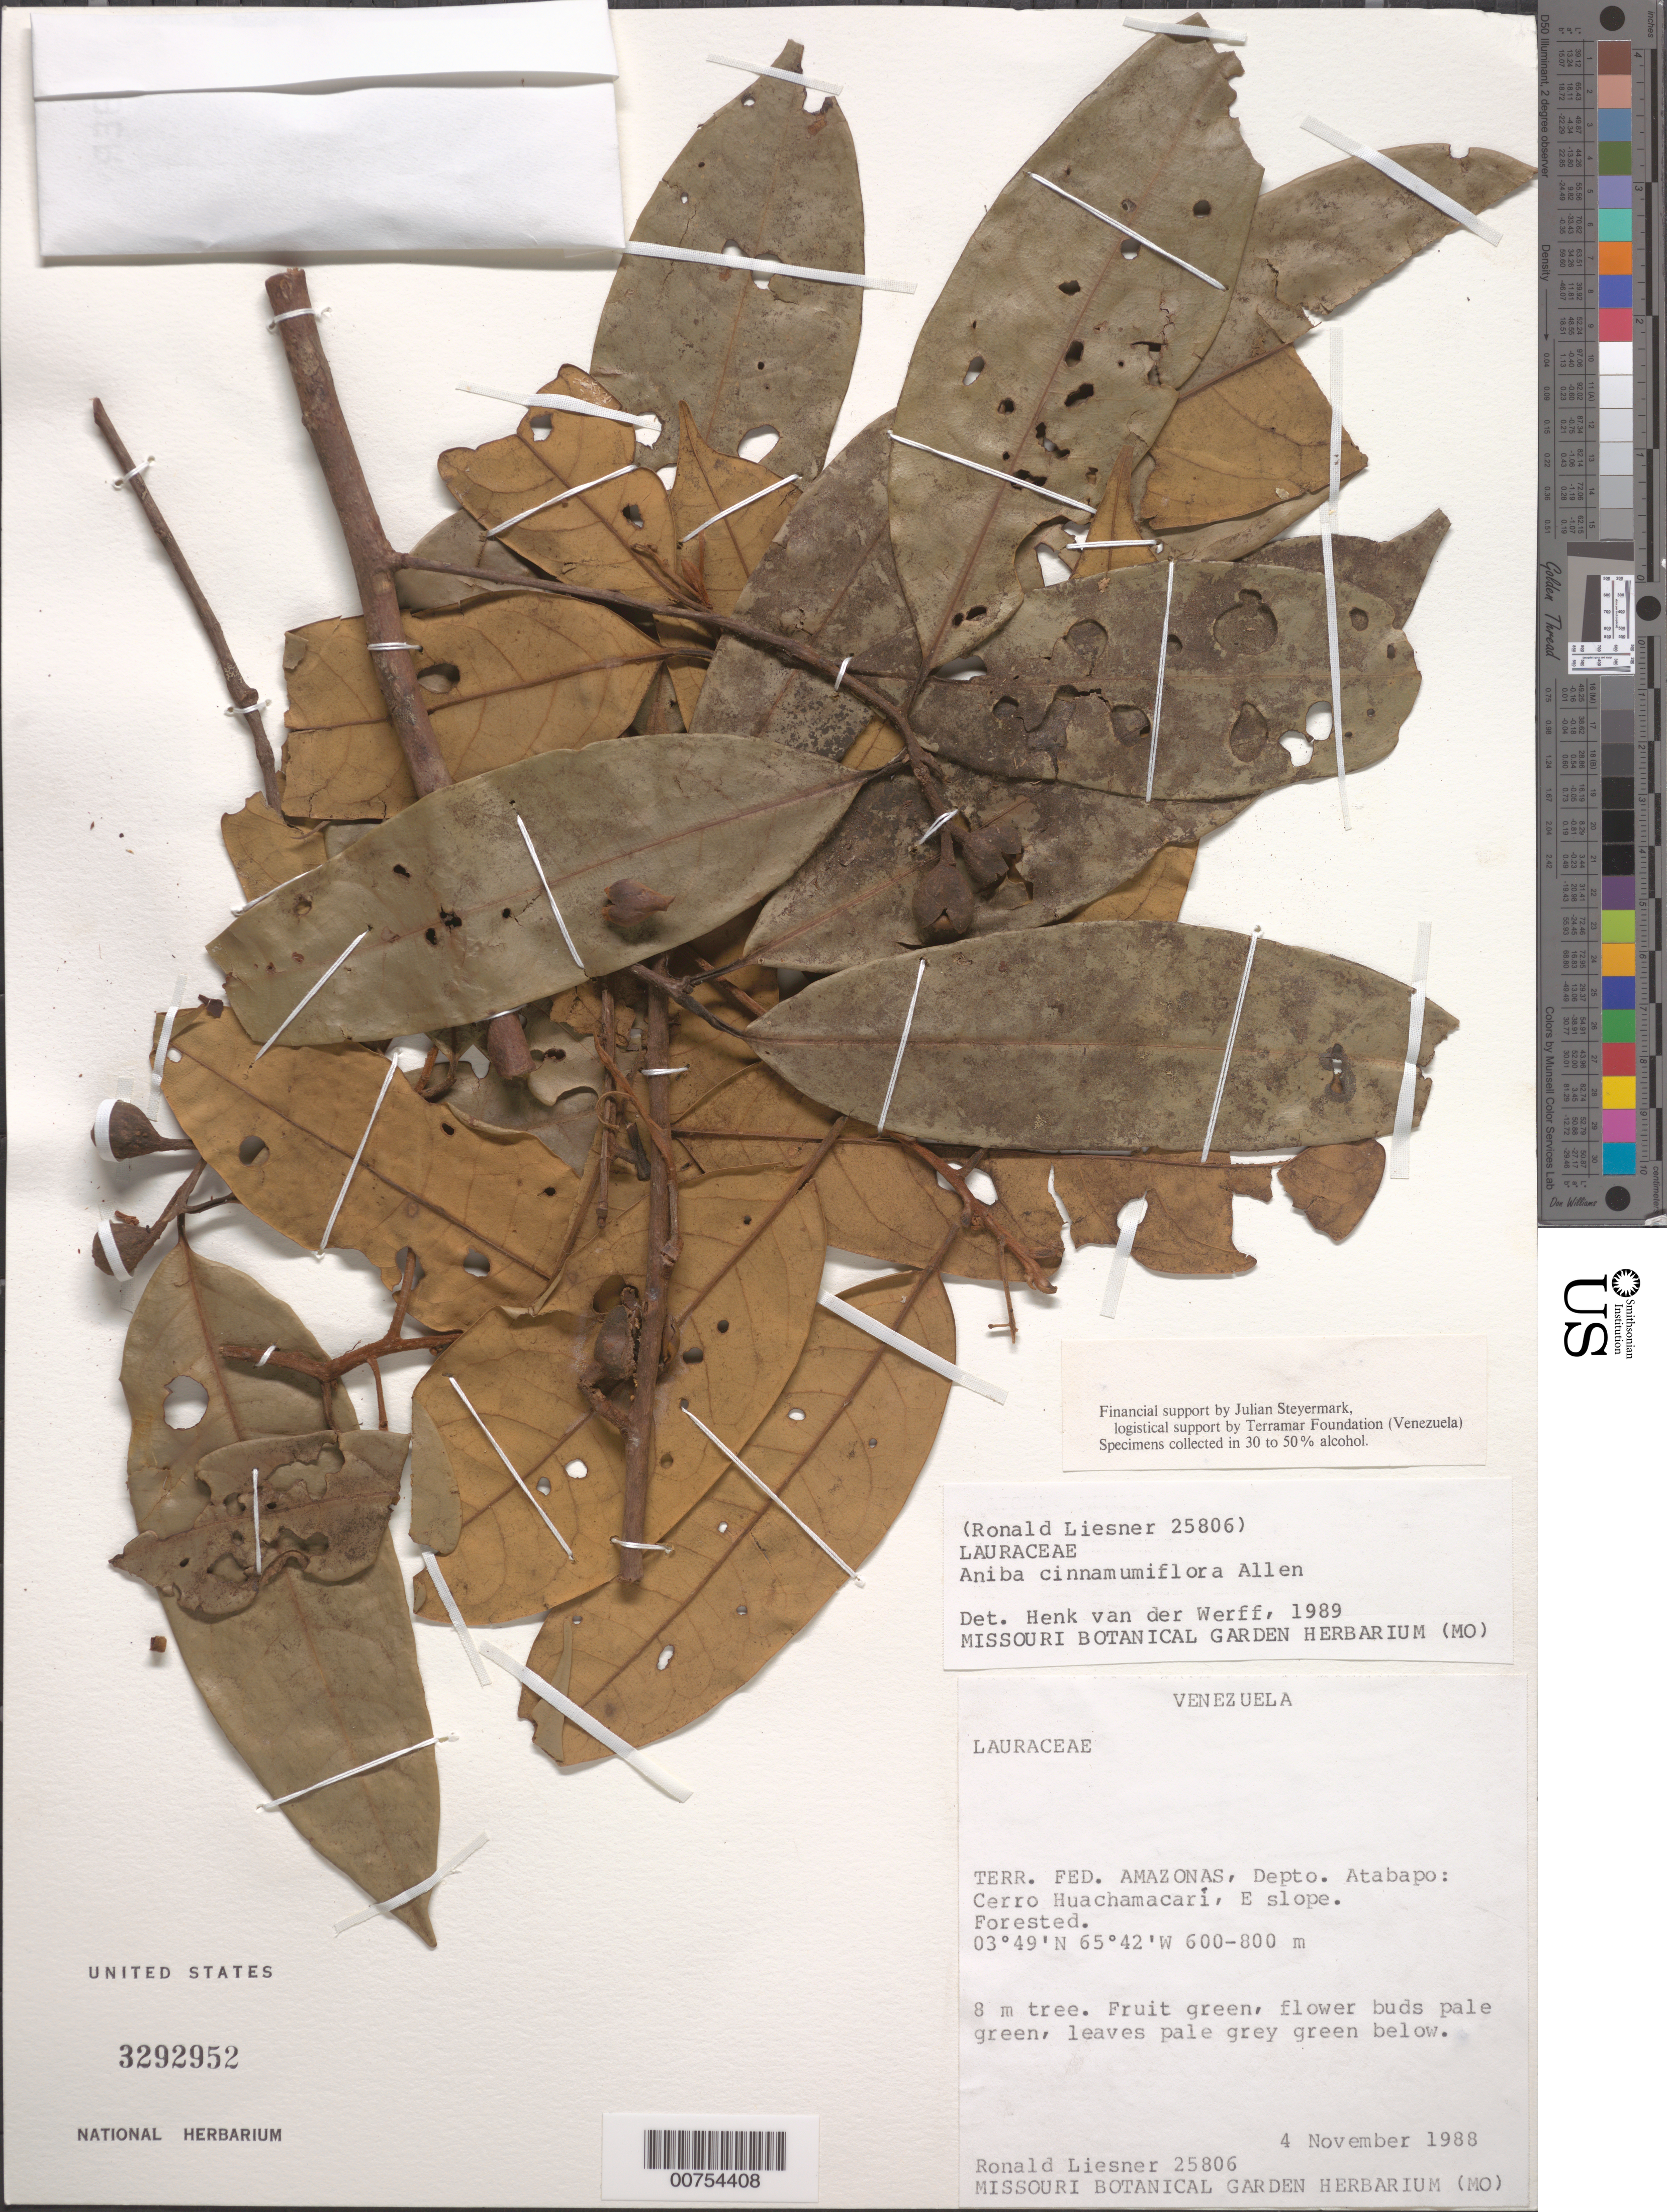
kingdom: Plantae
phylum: Tracheophyta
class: Magnoliopsida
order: Laurales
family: Lauraceae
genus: Aniba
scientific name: Aniba cinnamomiflora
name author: C.K. Allen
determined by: van der Werff, H., (MO), Missouri Botanical Garden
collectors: R. L. Liesner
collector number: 25806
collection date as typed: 4-Nov-88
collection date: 1988-11-04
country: Venezuela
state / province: Amazonas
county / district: Atabapo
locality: Cerro Huachamacari, E slope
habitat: Forest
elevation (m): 600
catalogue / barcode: US 3292952